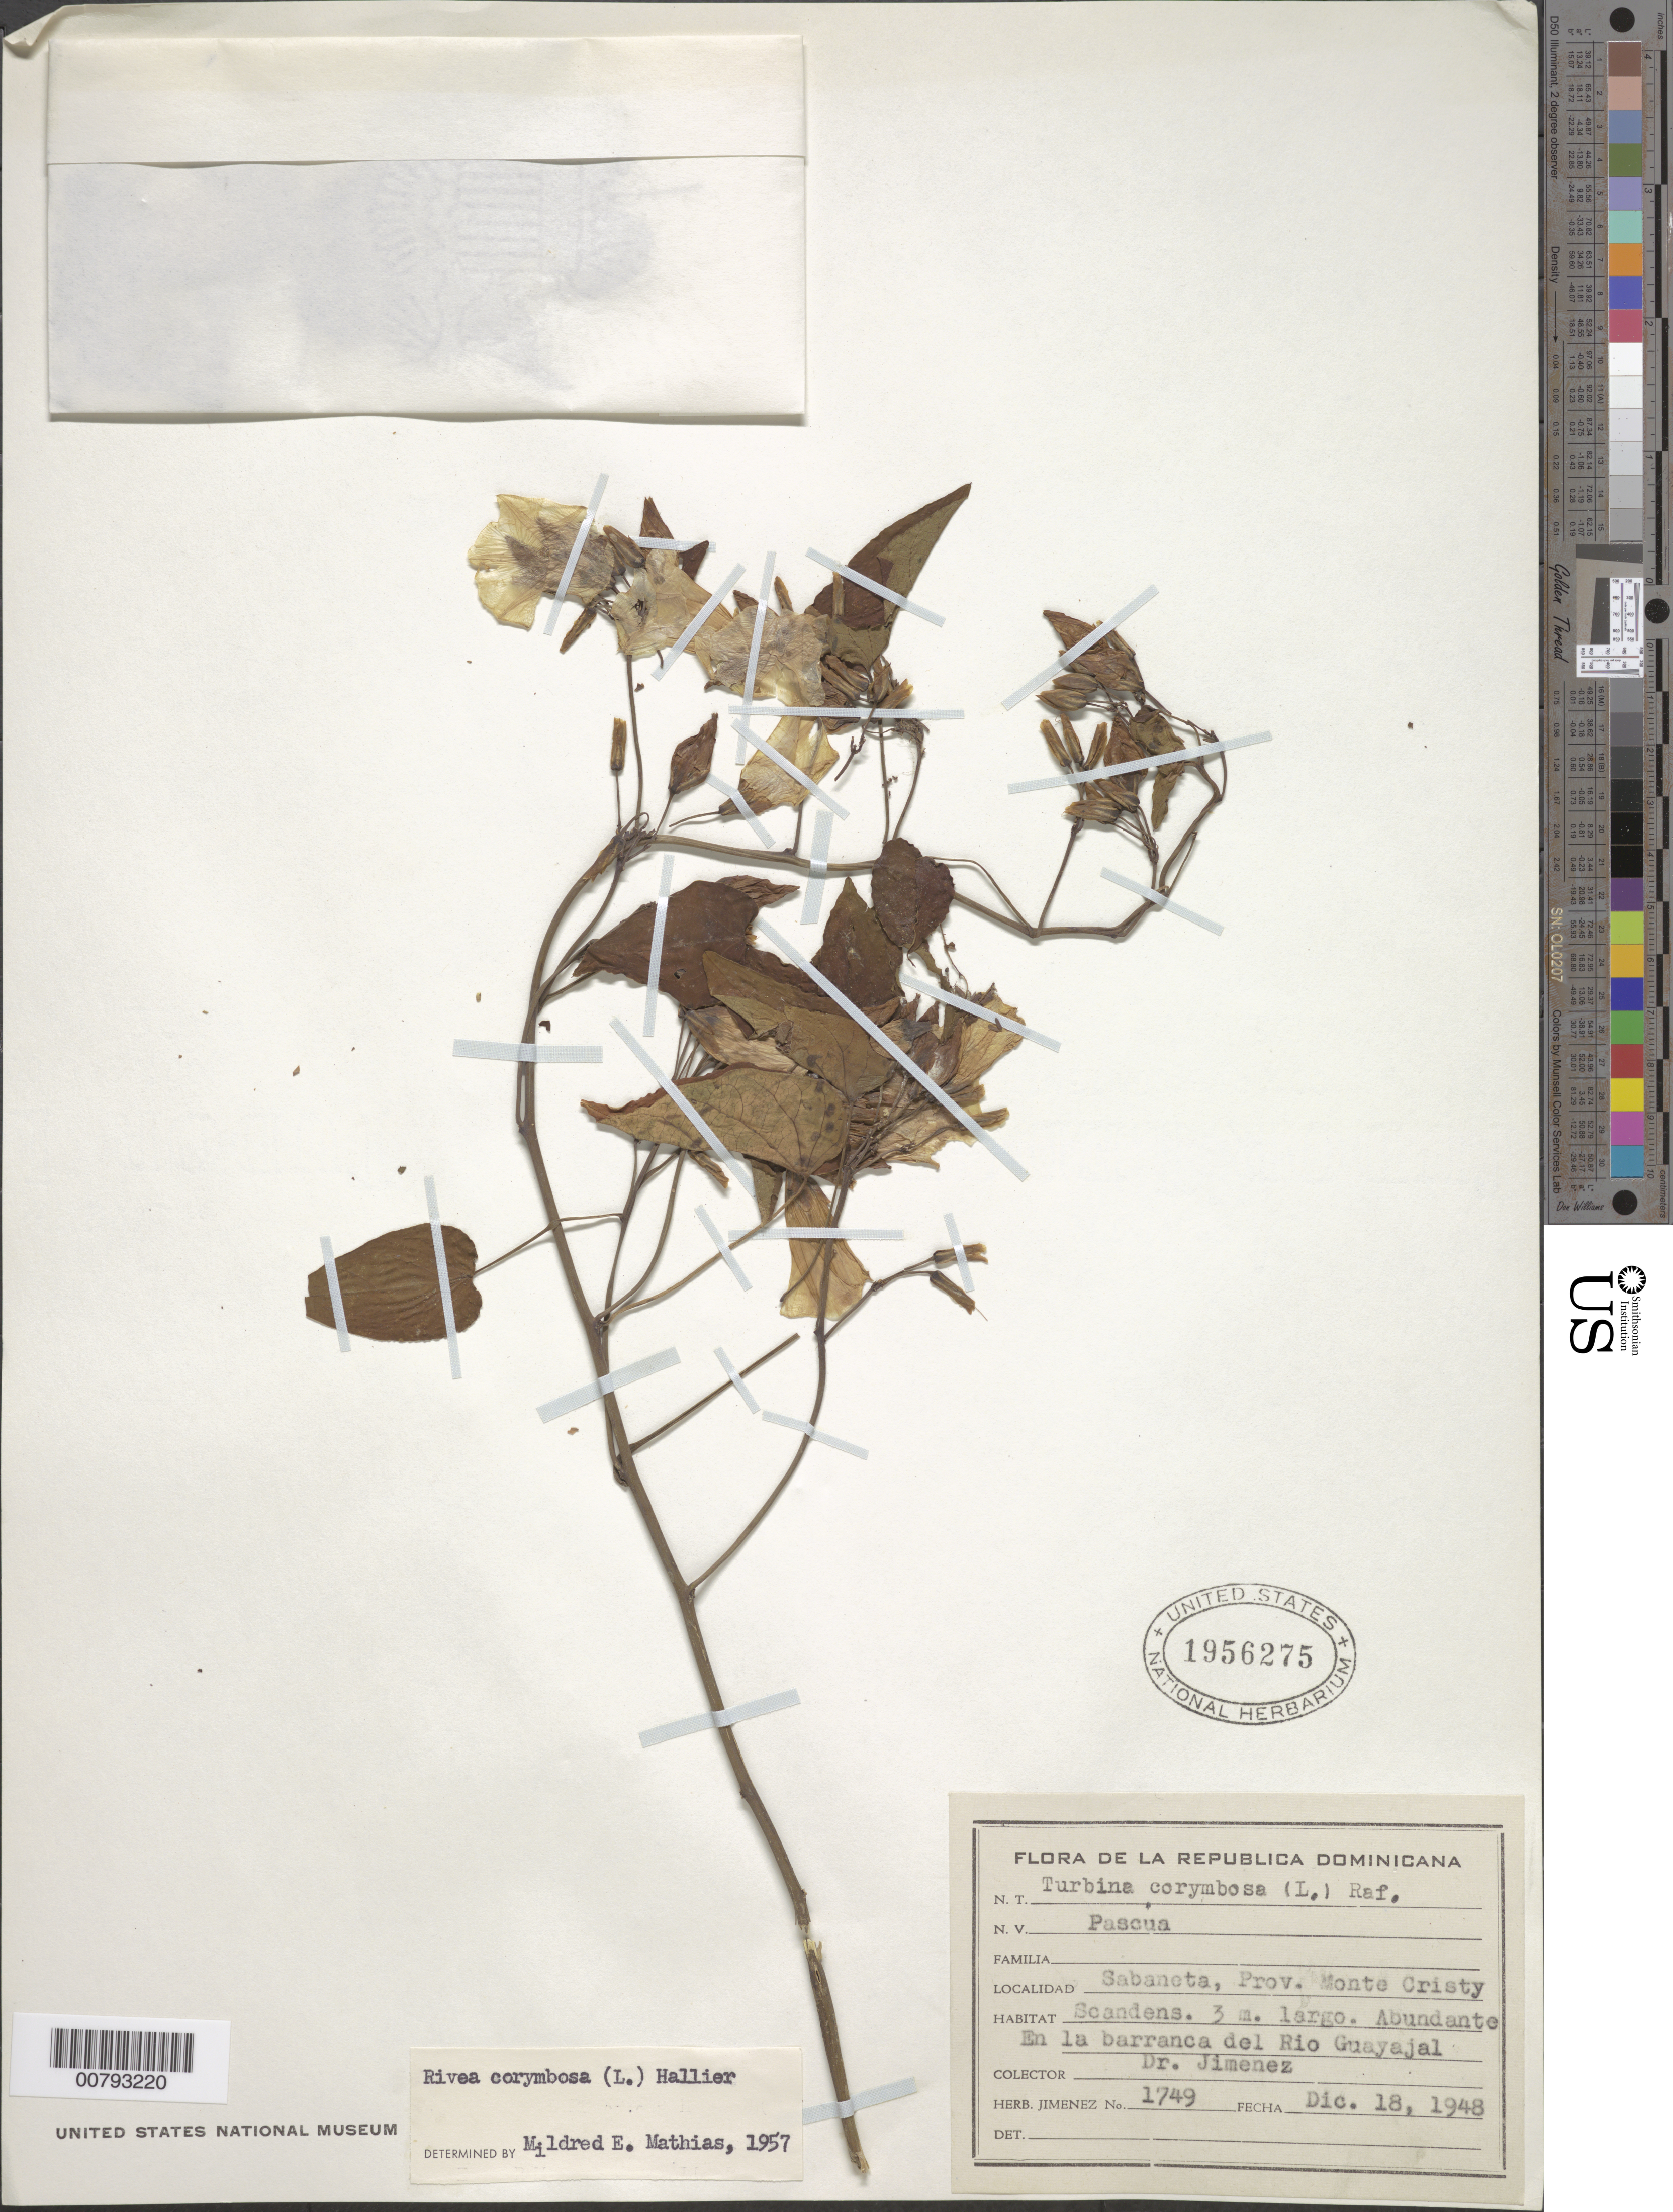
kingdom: Plantae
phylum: Tracheophyta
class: Magnoliopsida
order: Solanales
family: Convolvulaceae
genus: Turbina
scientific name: Turbina corymbosa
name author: (L.) Raf.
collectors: J. J. Jiménez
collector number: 1749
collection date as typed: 18 Dec 1948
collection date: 1948-12-18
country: Dominican Republic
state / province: Monte Cristi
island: Hispaniola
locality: Sabaneta, in the Guayajal River ravine.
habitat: Ravine.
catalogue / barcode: US 1956275